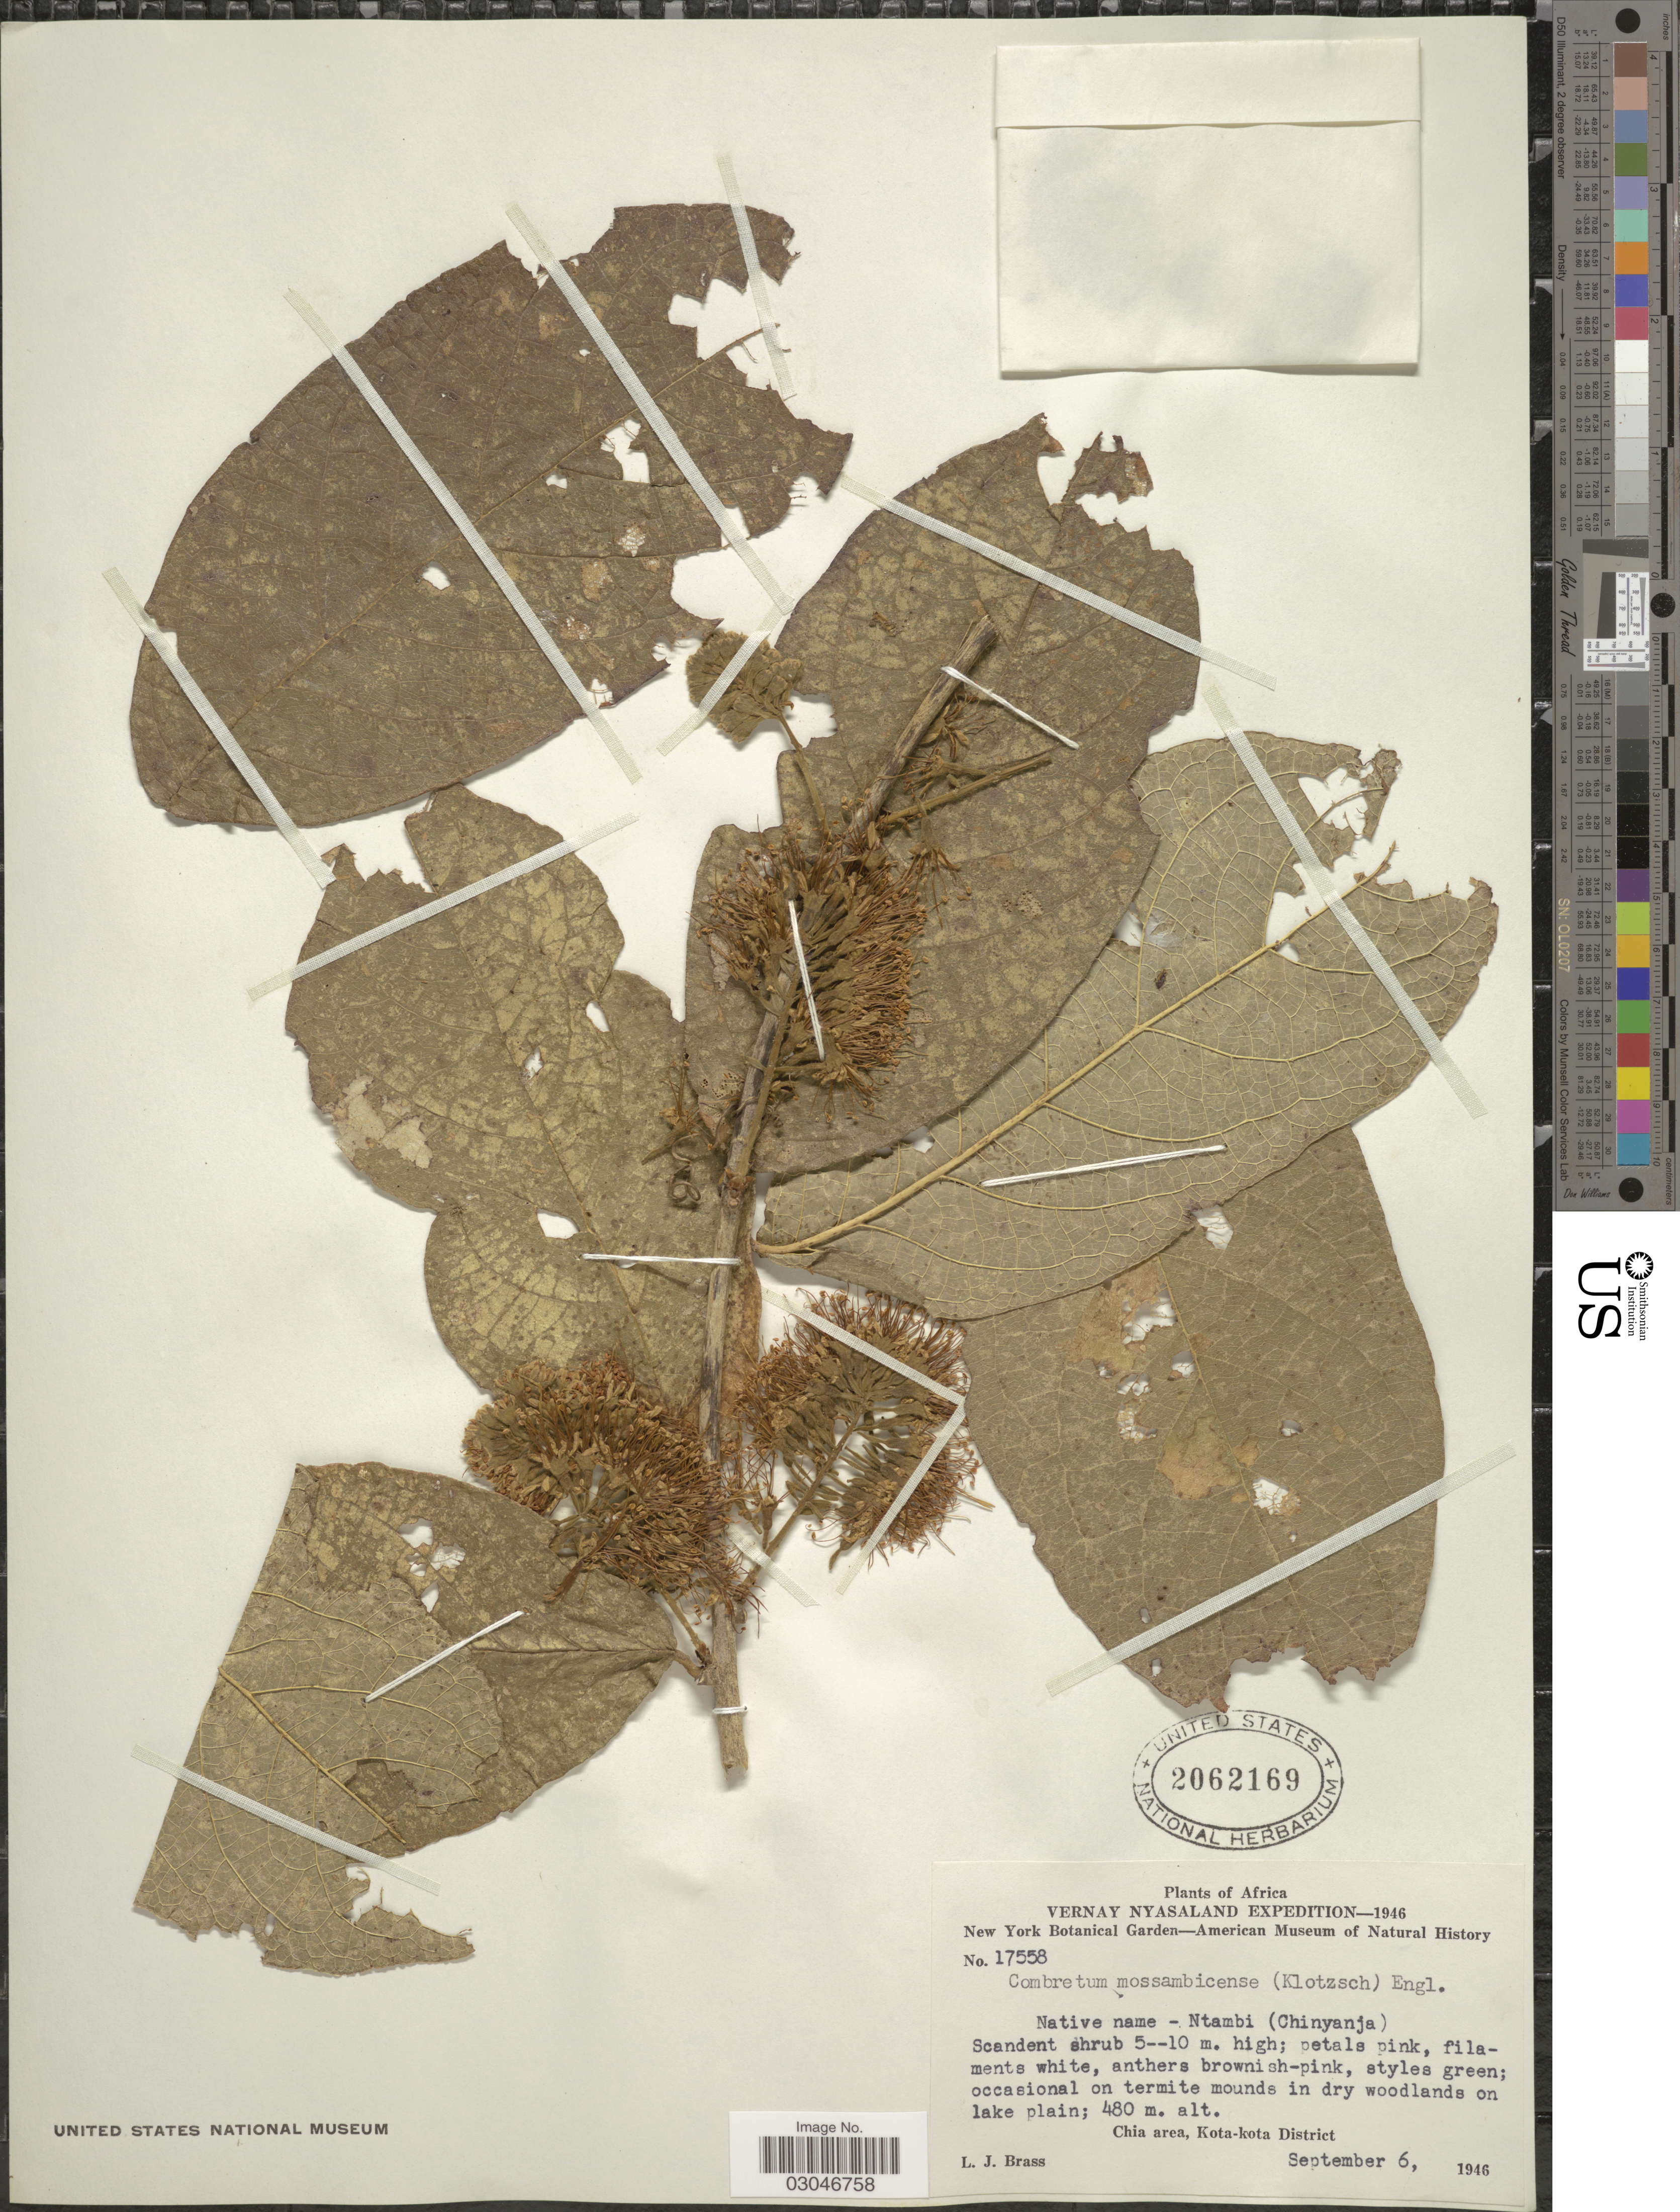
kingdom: Plantae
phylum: Tracheophyta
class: Magnoliopsida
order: Myrtales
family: Combretaceae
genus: Combretum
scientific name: Combretum mossambicense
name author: (Klotzsch) Engl.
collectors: L. J. Brass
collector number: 17558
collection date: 1946-09-06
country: Malawi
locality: Vernay Nyasaland. Chia area, Kota-kota District.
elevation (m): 480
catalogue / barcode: US 2062169